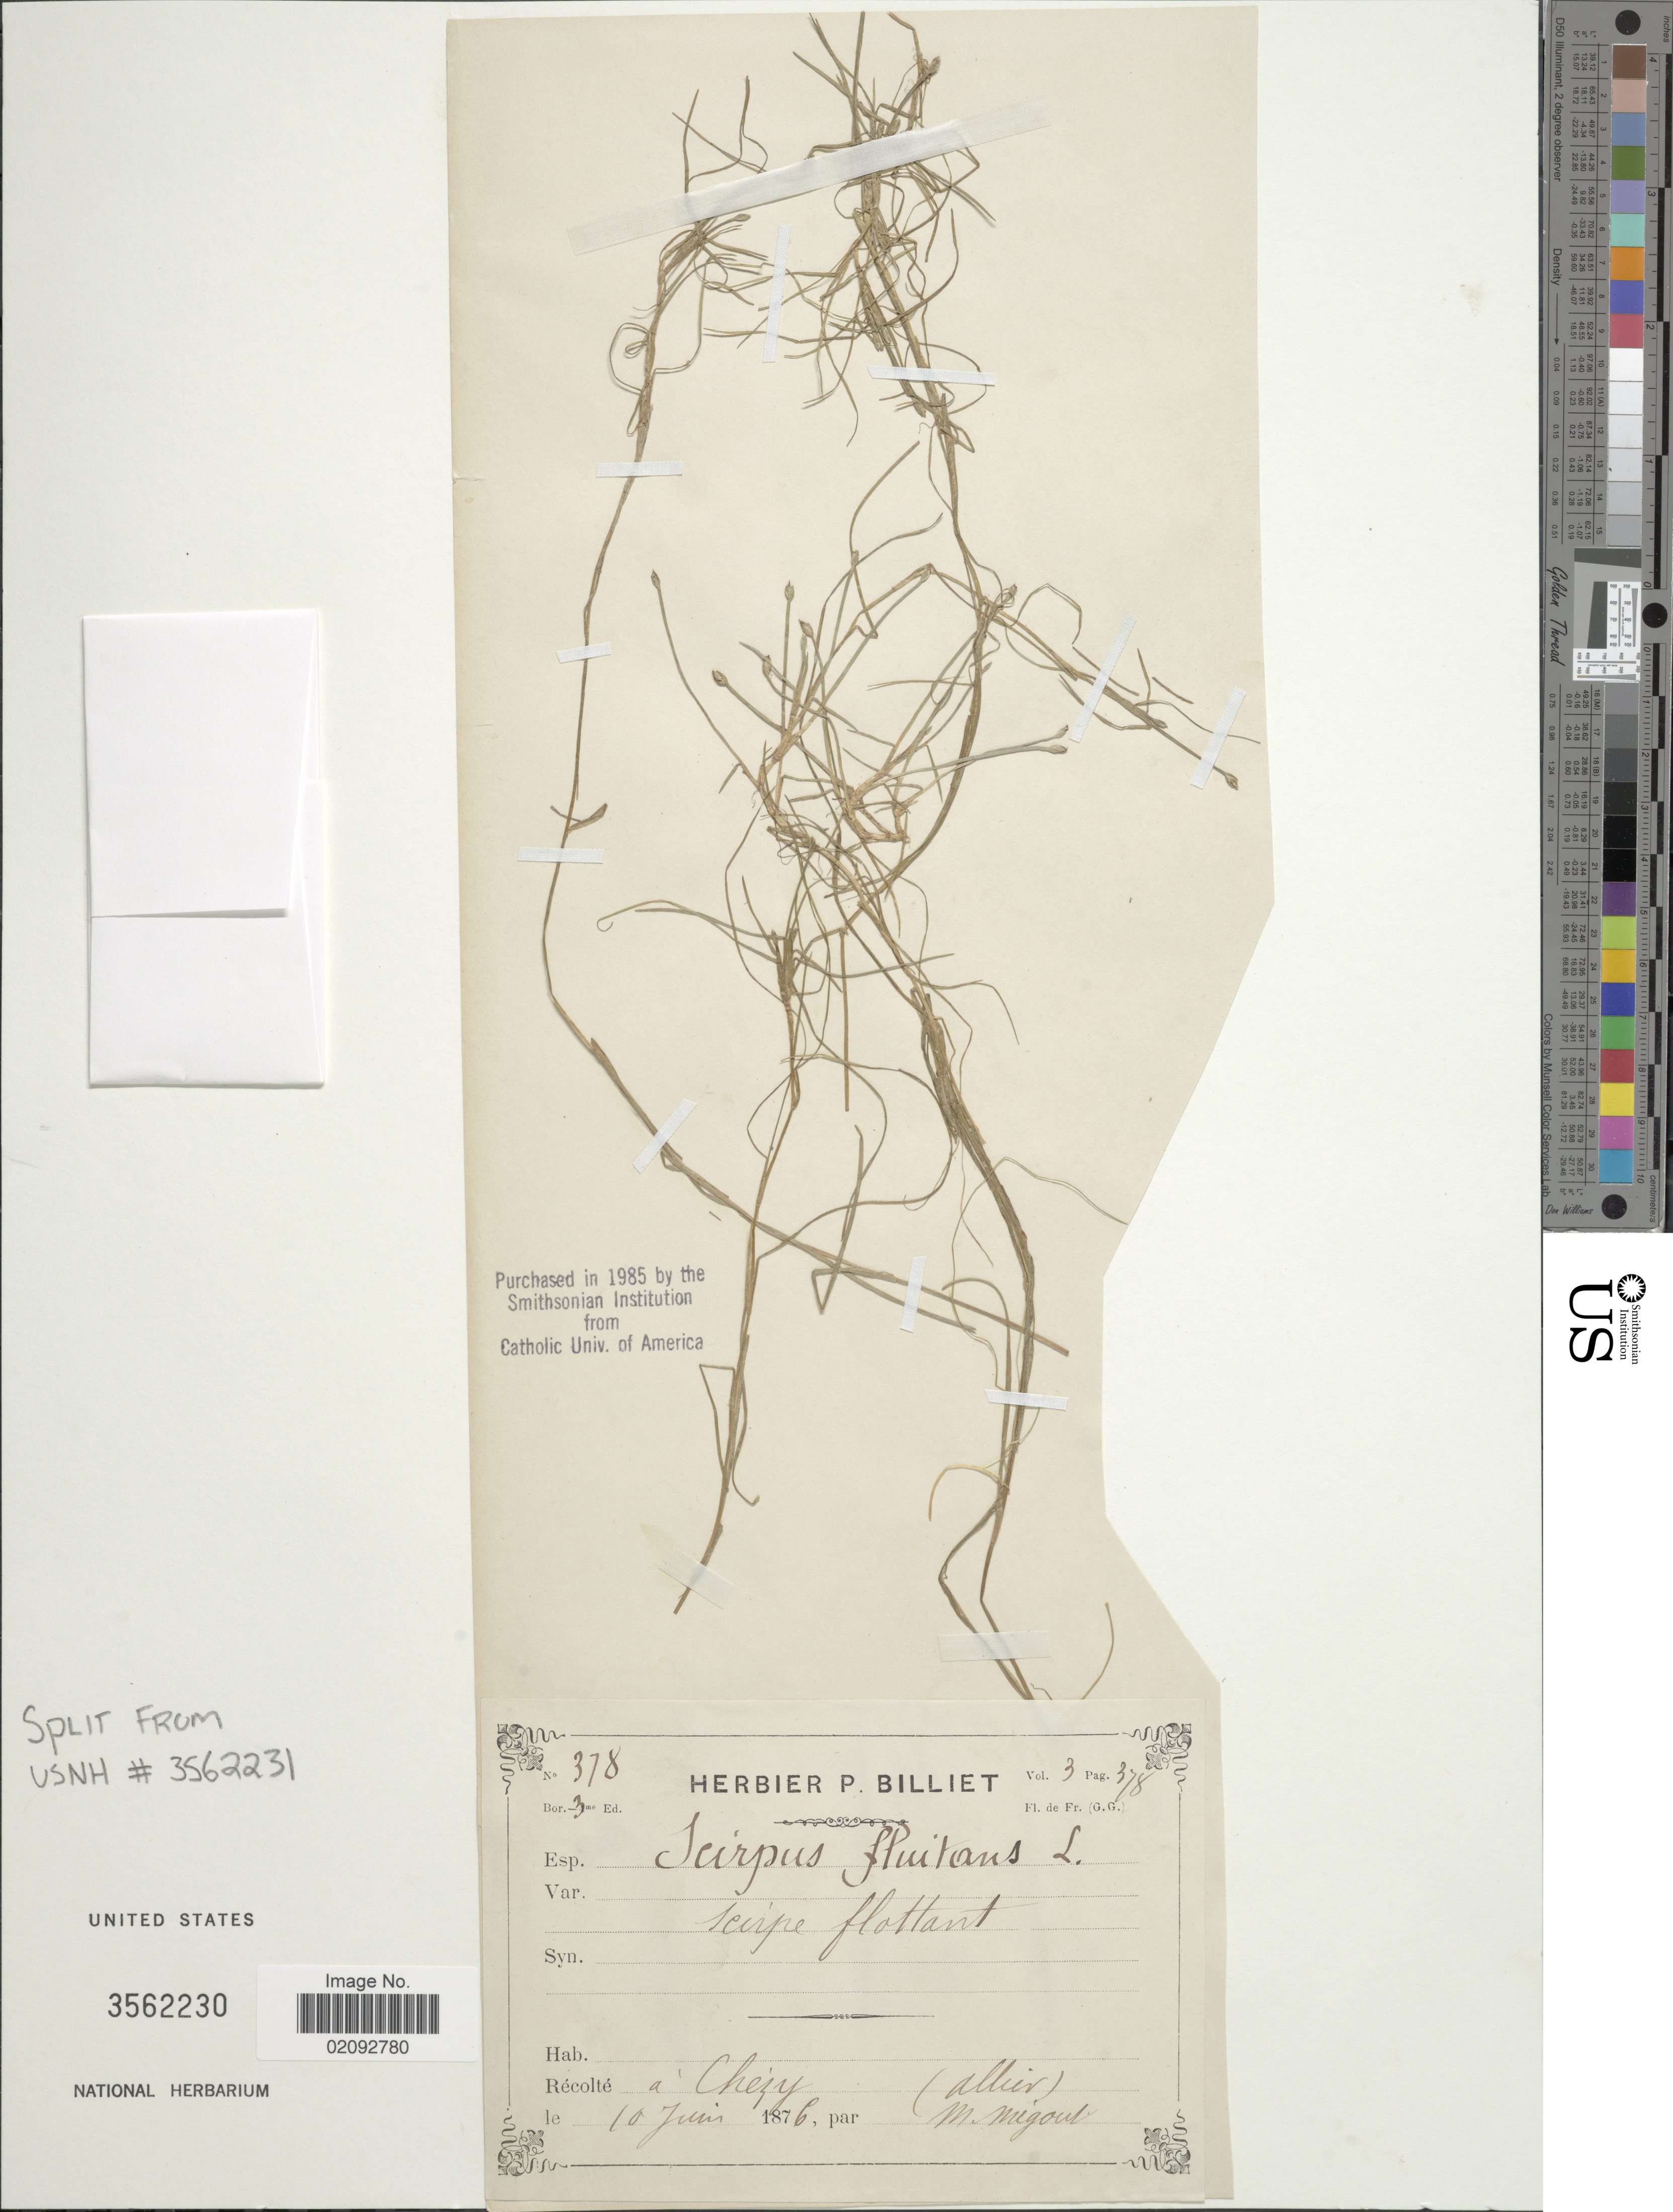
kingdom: Plantae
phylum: Tracheophyta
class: Liliopsida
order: Poales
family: Cyperaceae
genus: Isolepis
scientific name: Isolepis fluitans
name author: (L.) R. Br.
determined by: Strong, Mark T., (BOT), Smithsonian Institution - National Museum of Natural History (UNITED STATES)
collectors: M. Migout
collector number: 378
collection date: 1876-06-10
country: France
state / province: Auvergne-Rhône-Alpes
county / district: Allier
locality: a Chezy (Allier)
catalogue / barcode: US 3562230